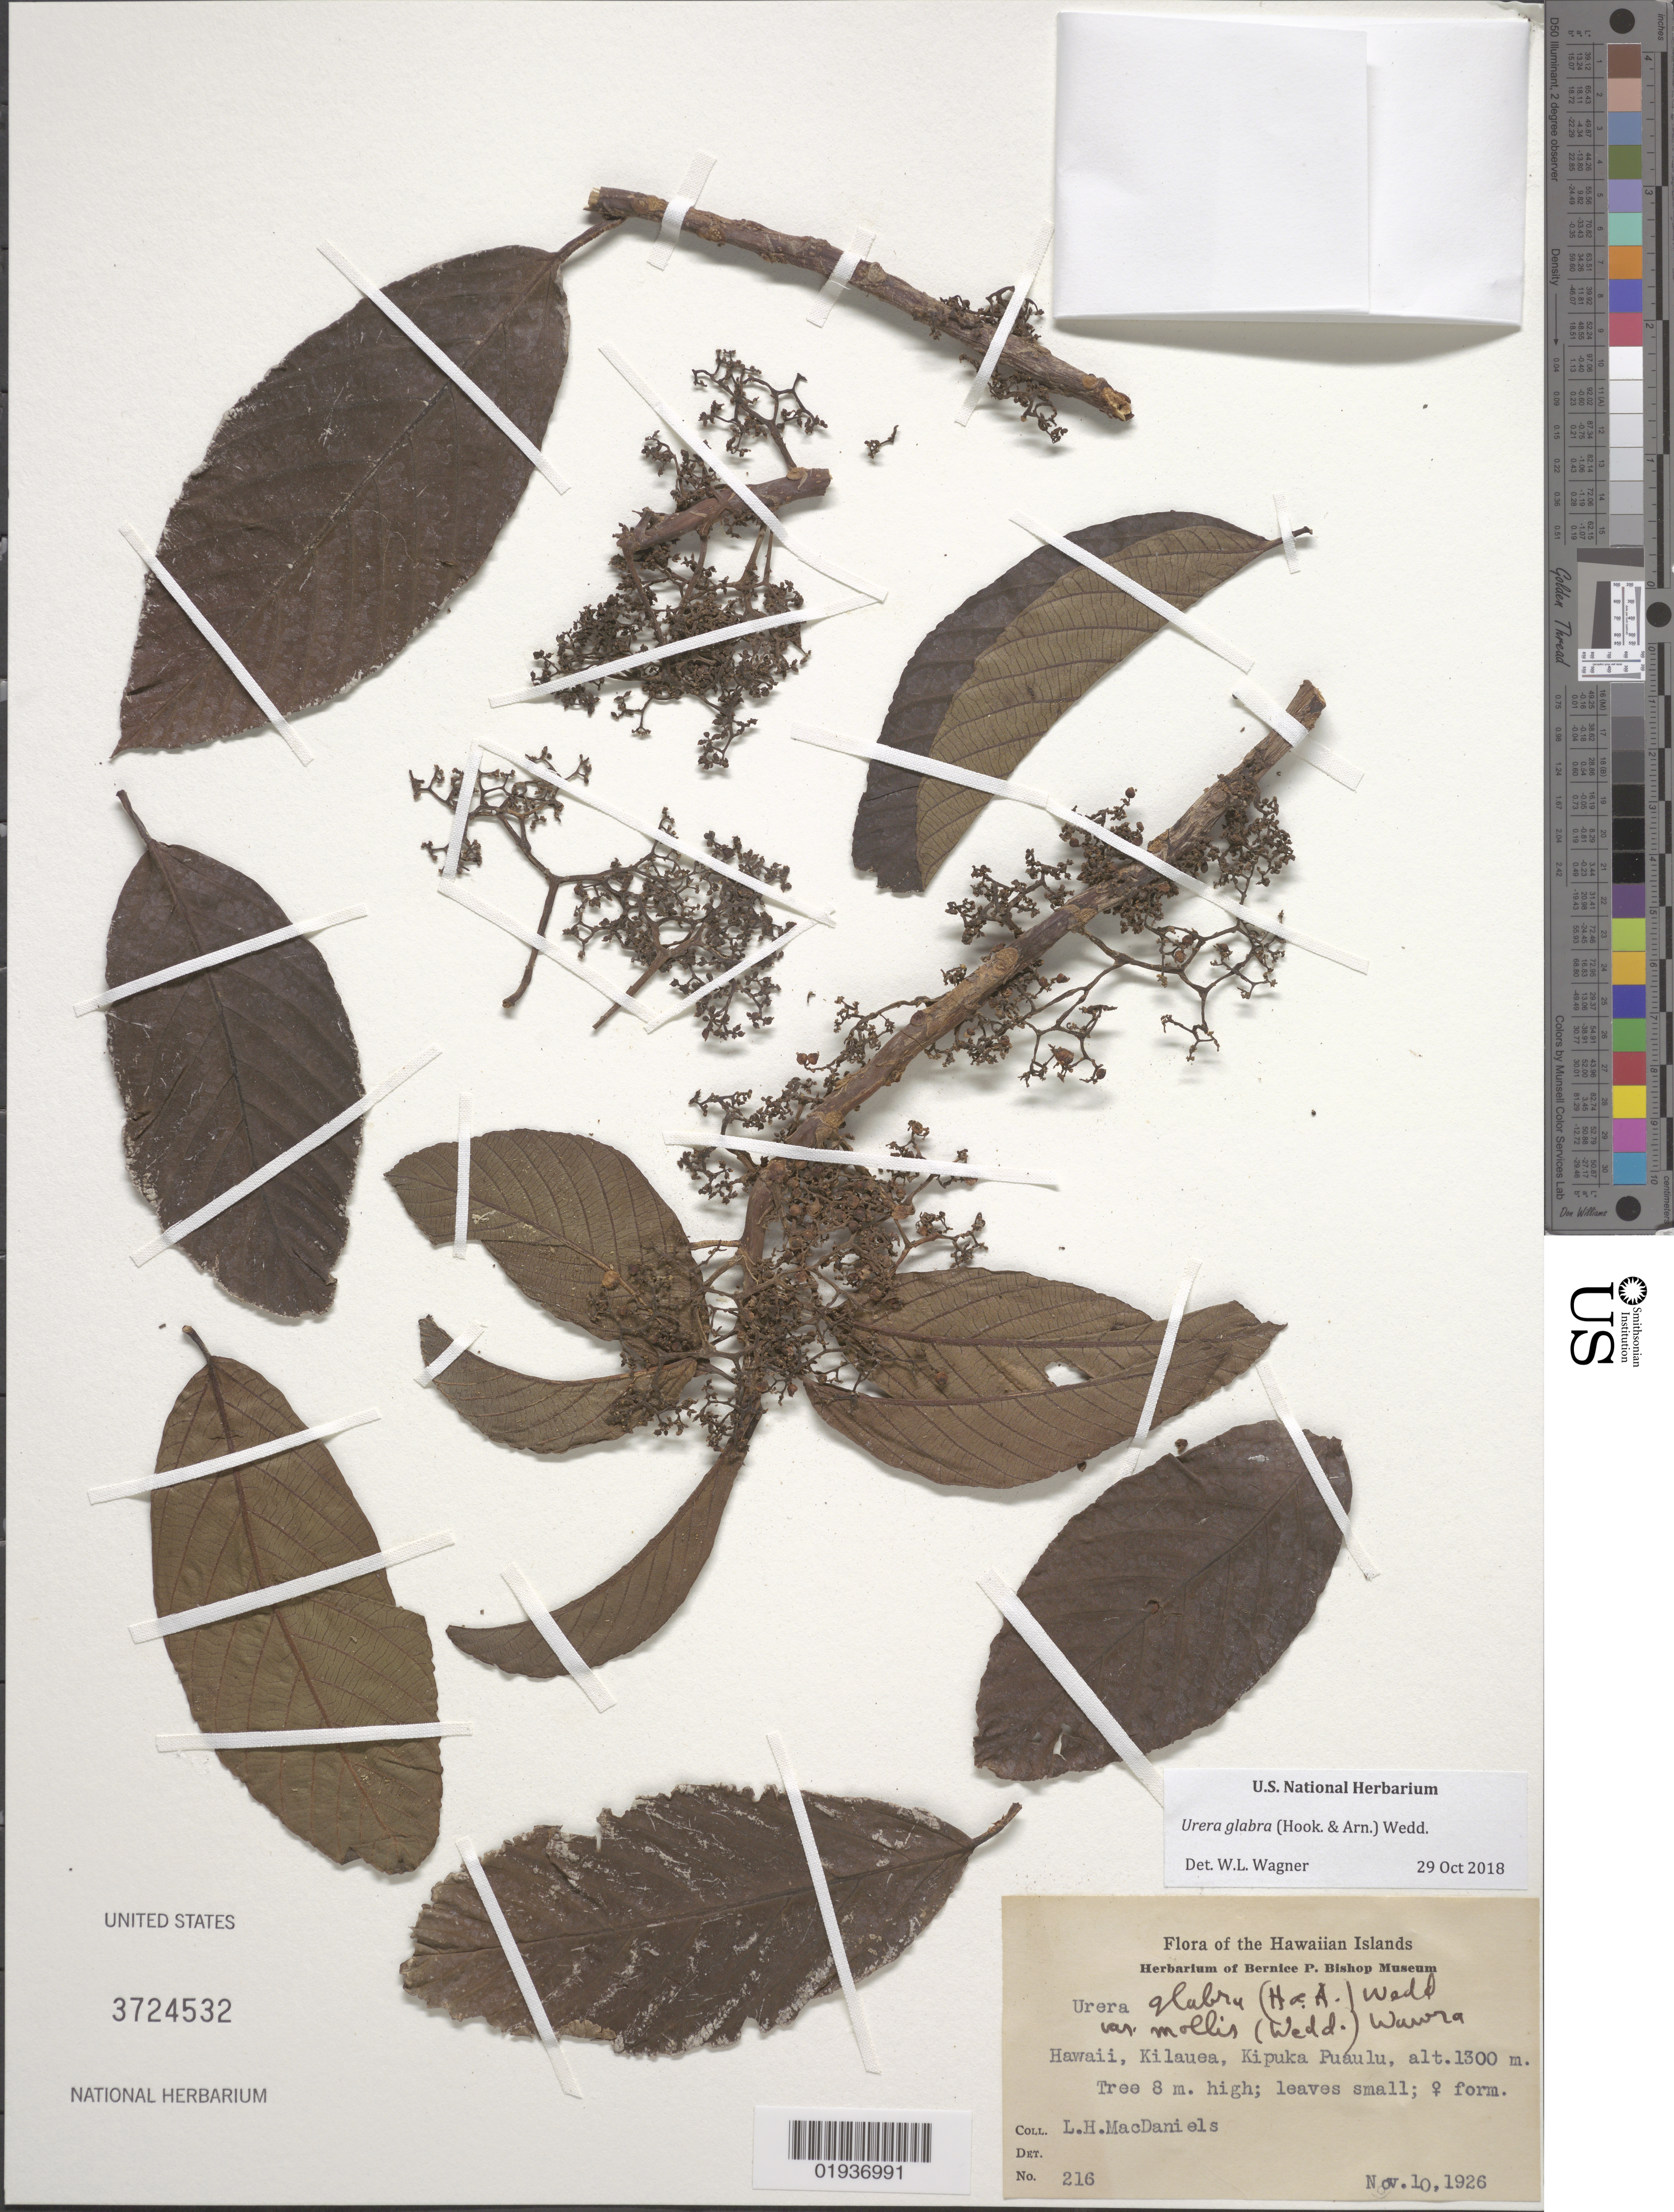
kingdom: Plantae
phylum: Tracheophyta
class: Magnoliopsida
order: Rosales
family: Urticaceae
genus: Touchardia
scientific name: Touchardia oahuensis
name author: T. Wells & A. K. Monro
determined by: Wagner, W. L., (BOT), Smithsonian Institution - National Museum of Natural History (UNITED STATES)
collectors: L. MacDaniels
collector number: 216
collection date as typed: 10 Nov 1926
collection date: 1926-11-10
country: United States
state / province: Hawaii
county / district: Hawaii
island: Hawaii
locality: Kilauea, Kipuka Puaulu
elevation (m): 1300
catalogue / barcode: US 3724532